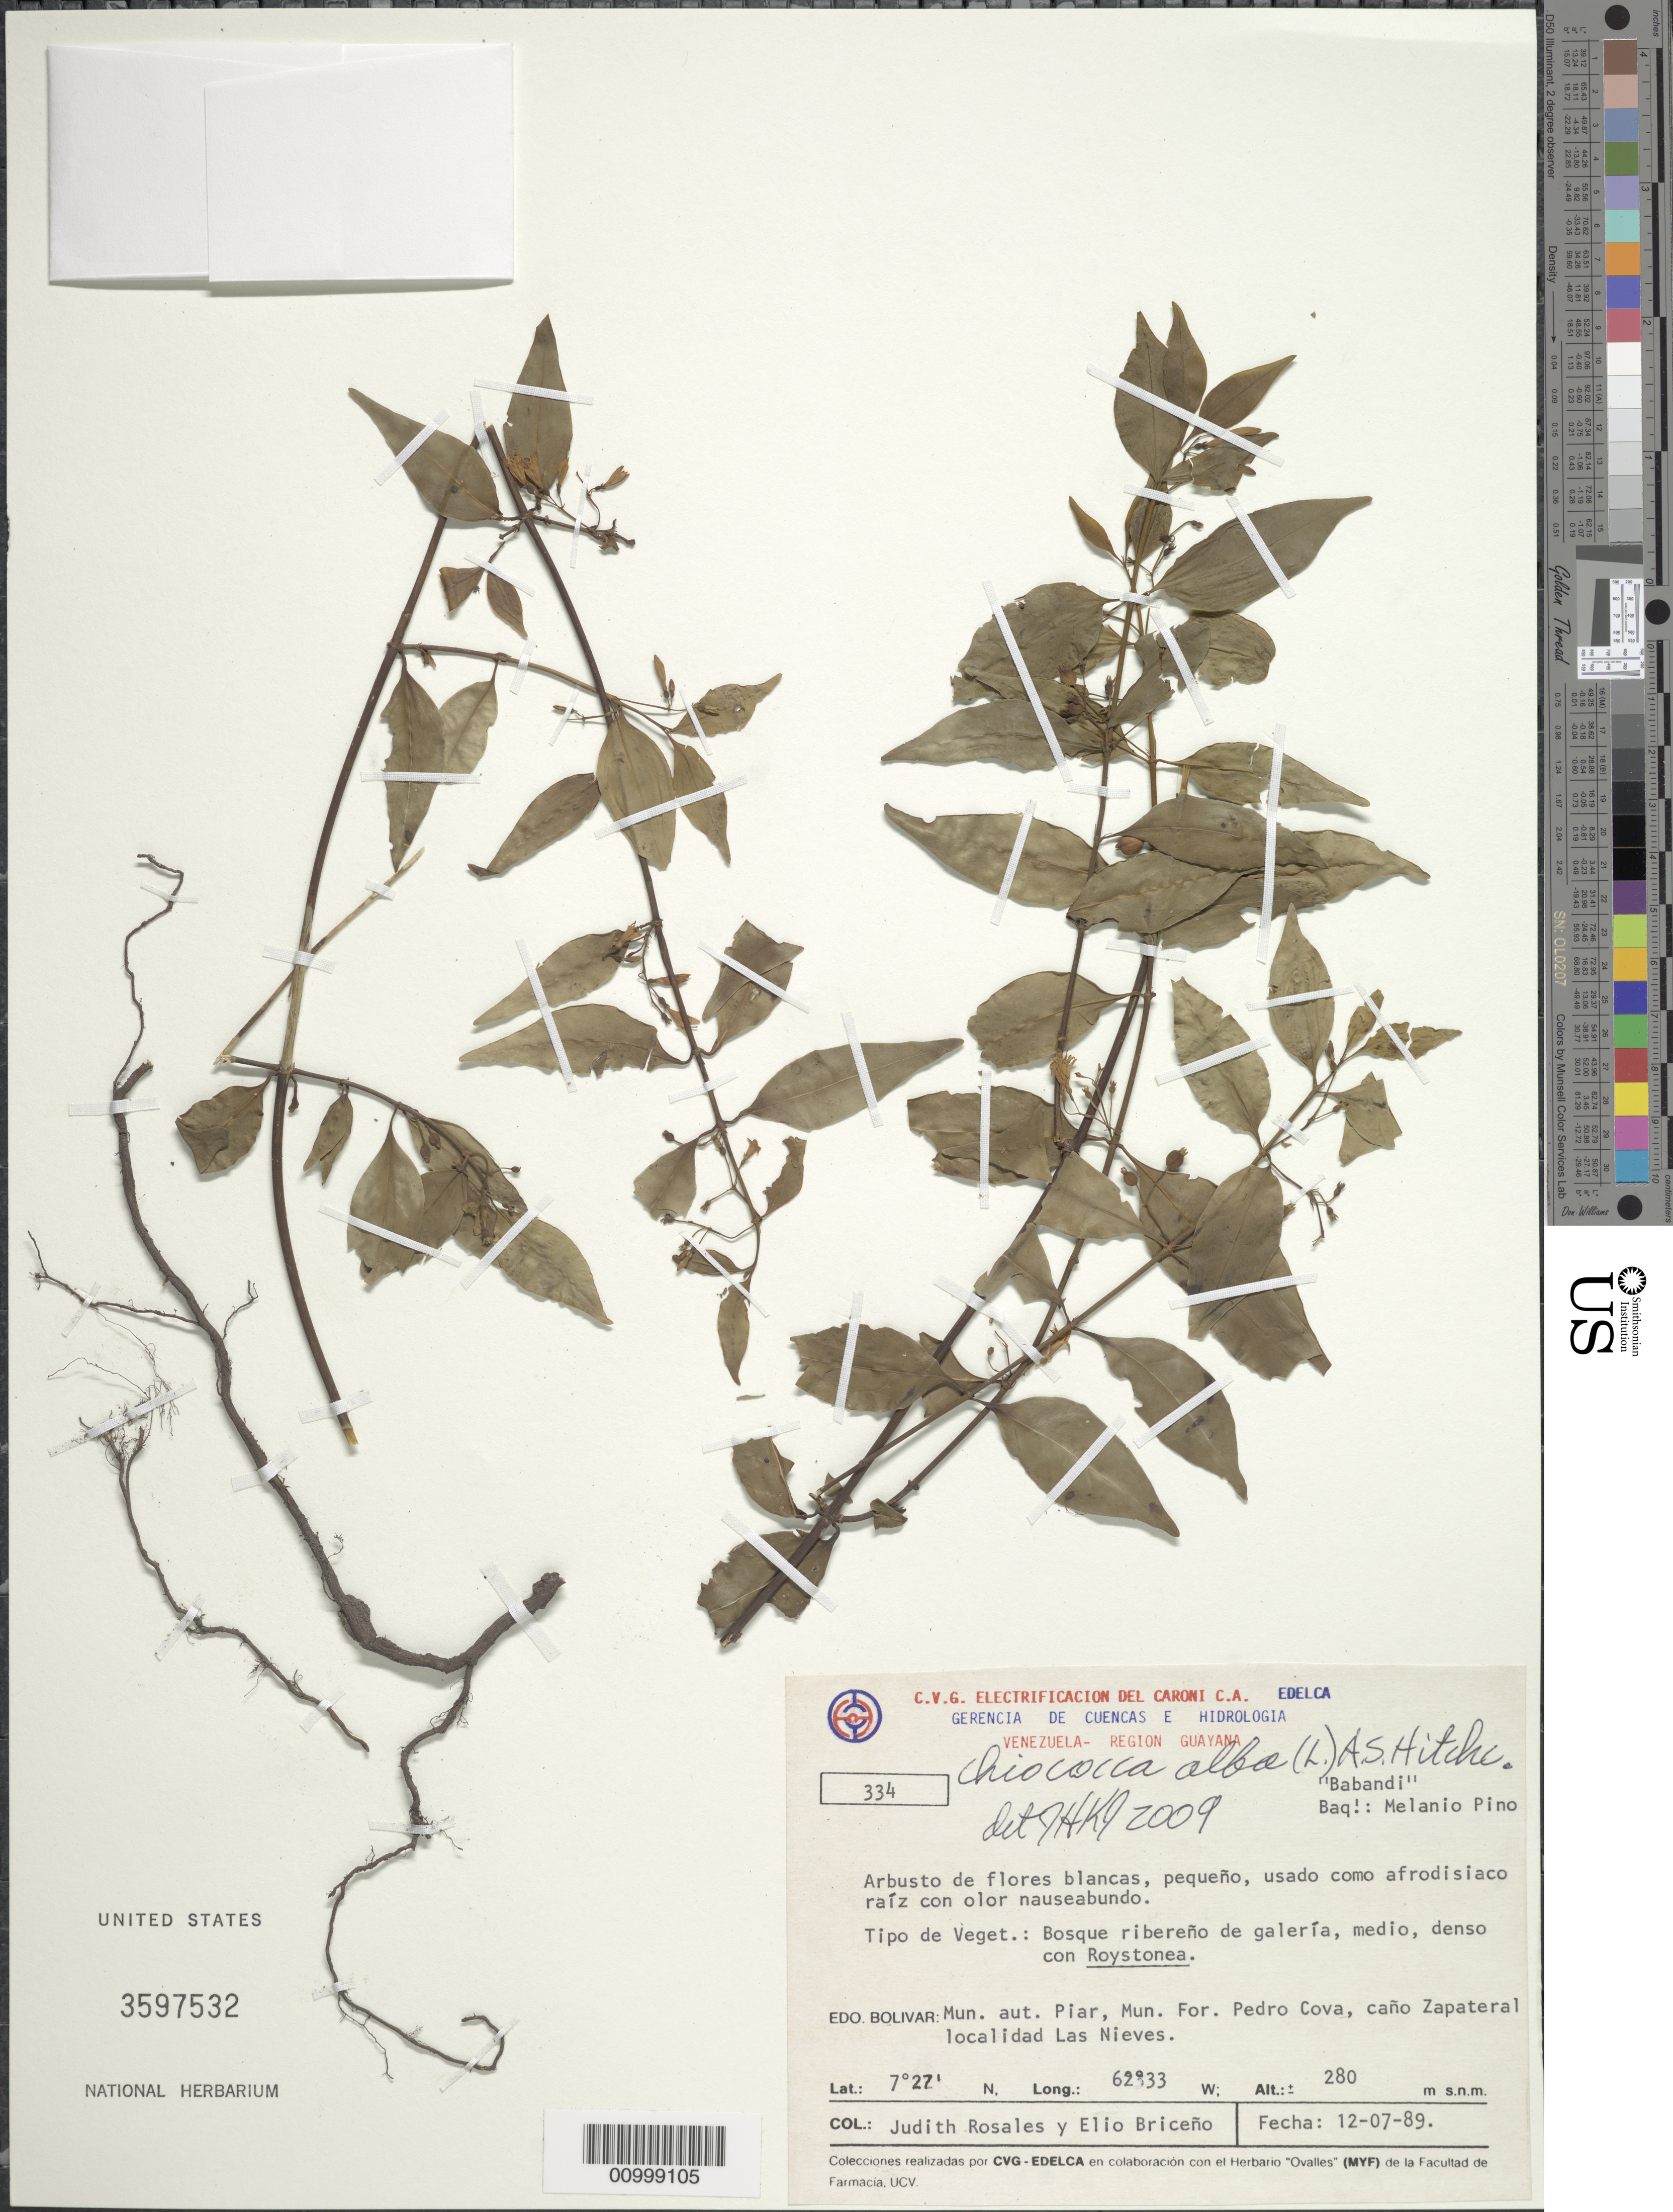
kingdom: Plantae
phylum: Tracheophyta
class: Magnoliopsida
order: Gentianales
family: Rubiaceae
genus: Chiococca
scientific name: Chiococca alba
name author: (L.) Hitchc.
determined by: Kirkbride, J. H.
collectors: J. Rosales & E. Briceno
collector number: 334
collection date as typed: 12-Jul-89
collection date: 1989-07-12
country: Venezuela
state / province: Bolívar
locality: Mun. aut. Piar, Mun. For. Pedro Cova, cano Zapateral localidad Las Nieves.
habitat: Bosque ribereno de galeria, medio, denso con Roystonea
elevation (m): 280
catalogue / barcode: US 3597532